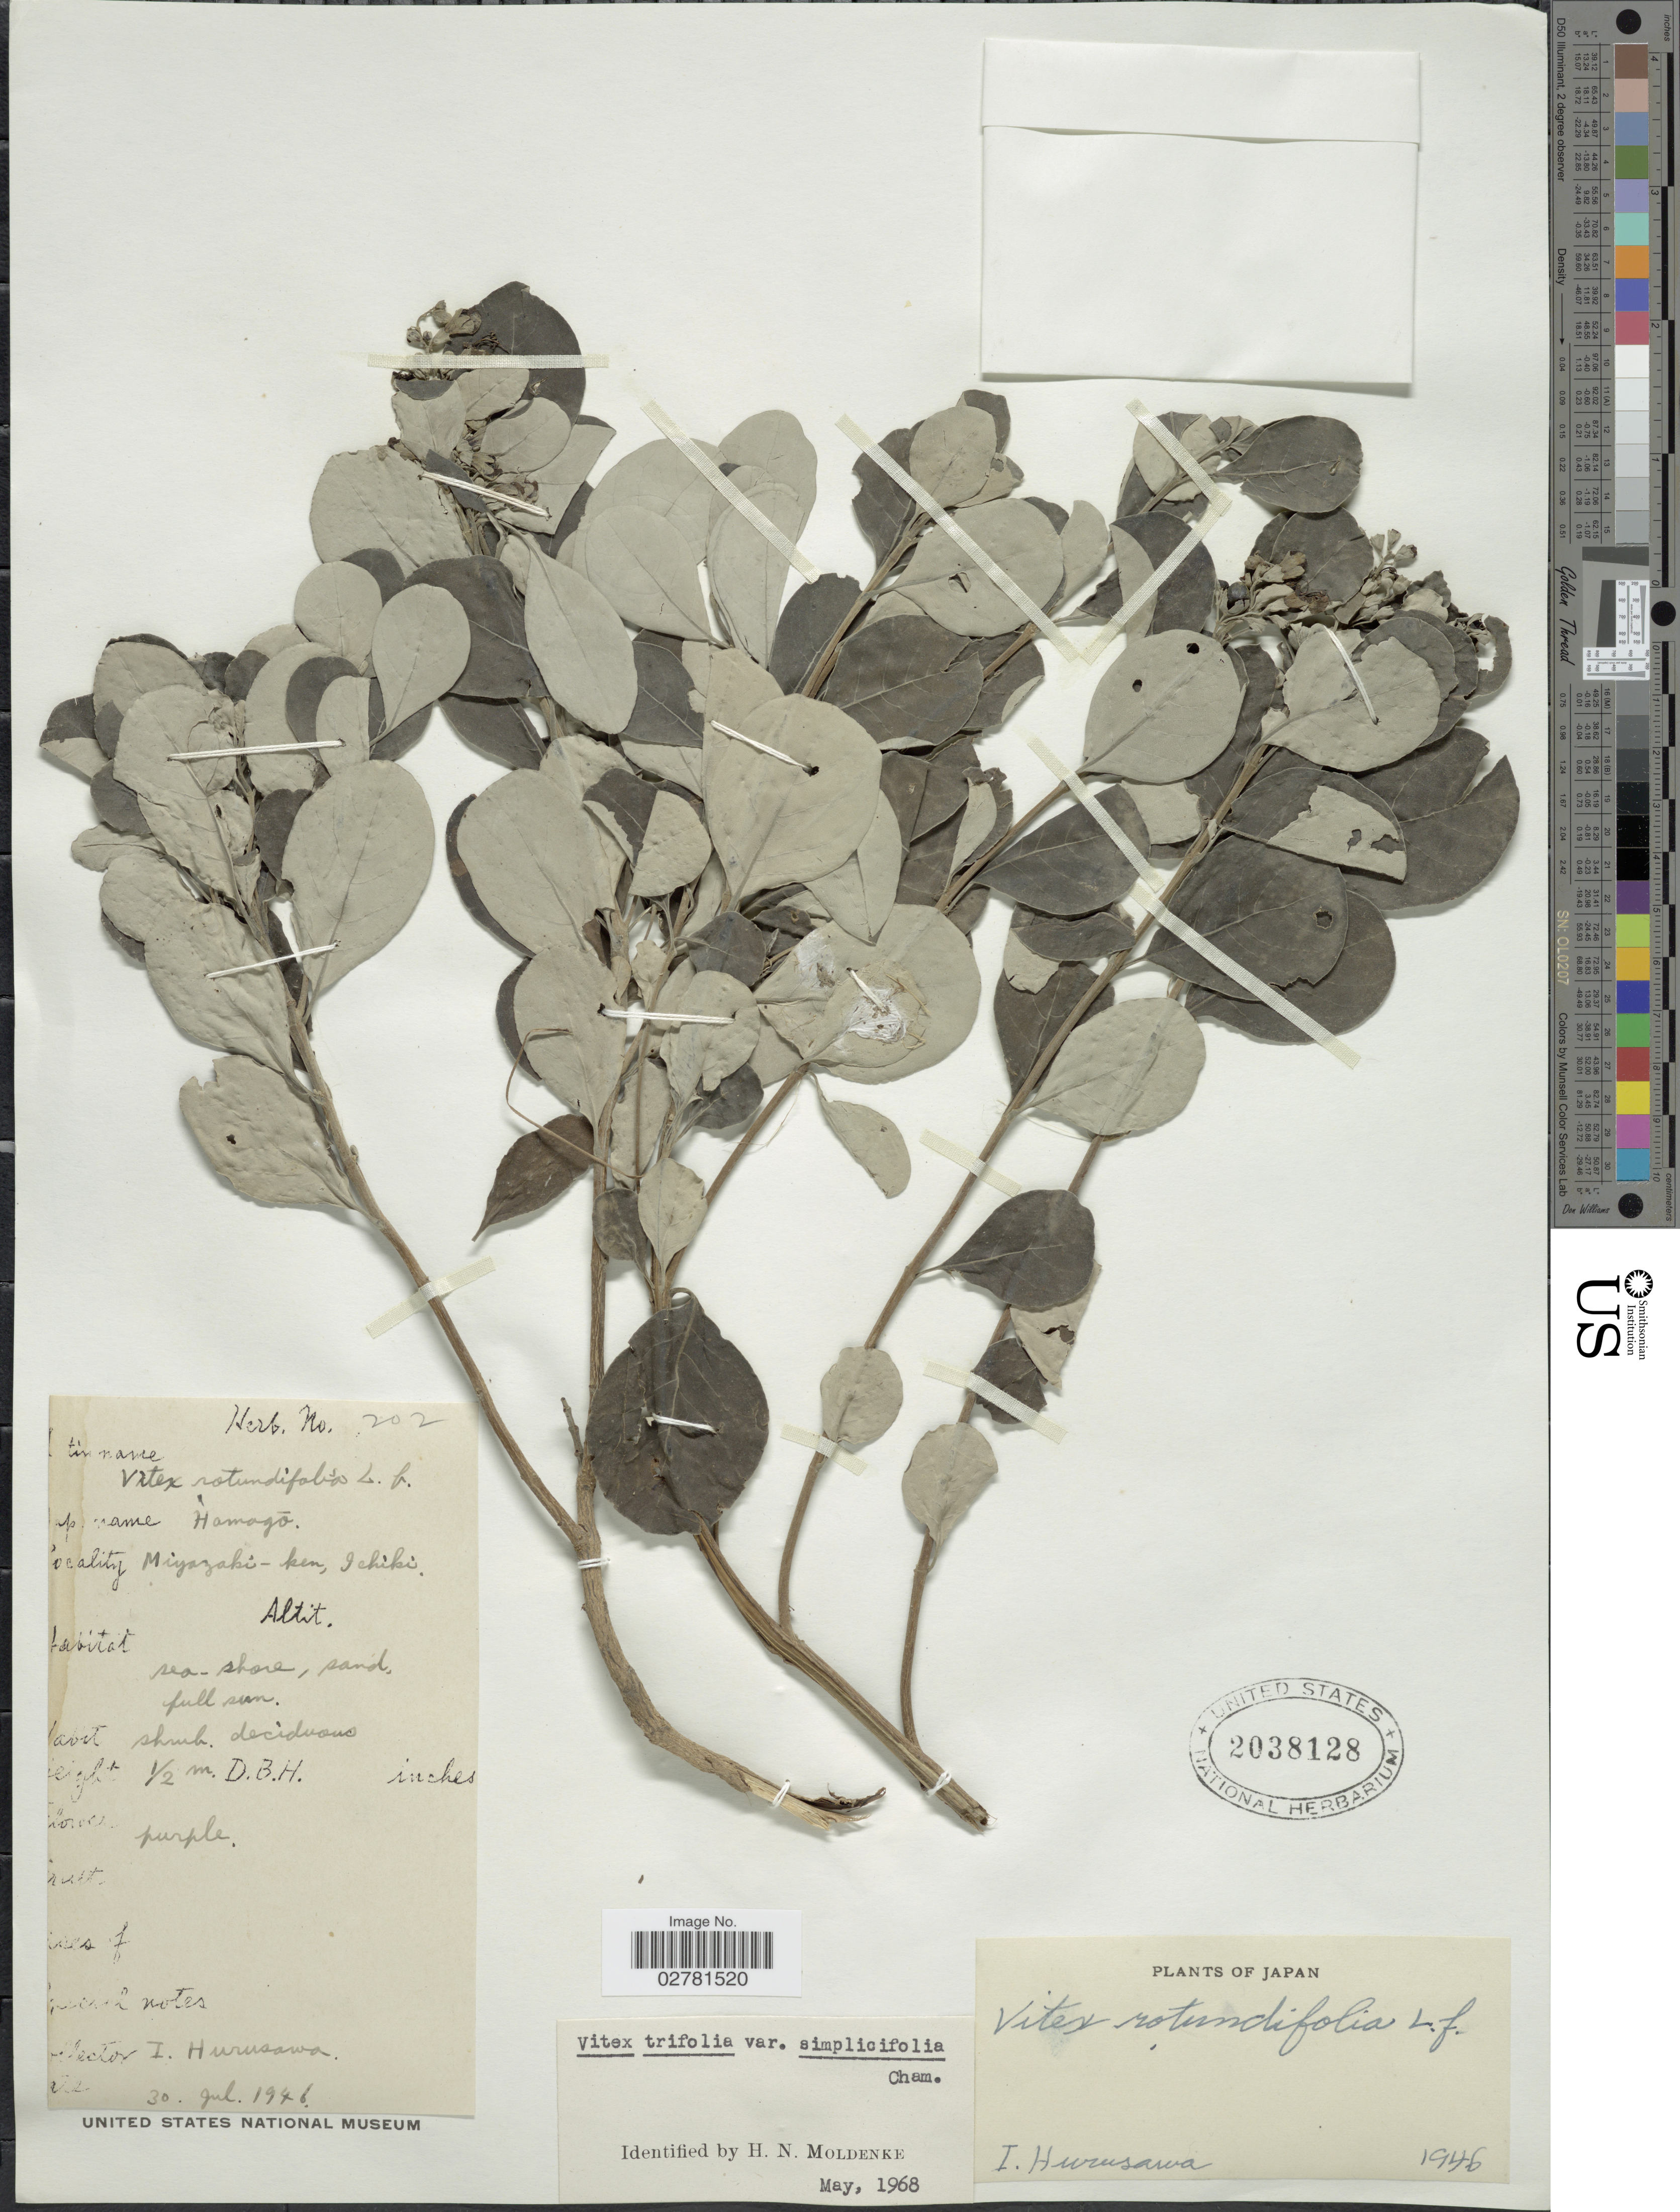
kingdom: Plantae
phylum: Tracheophyta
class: Magnoliopsida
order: Lamiales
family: Lamiaceae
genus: Vitex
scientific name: Vitex trifoliata var. simplicifolia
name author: Cham.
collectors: I. Hurusawa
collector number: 202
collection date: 1946-07-30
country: Japan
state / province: Miyazaki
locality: Miyazaki-ken, Ichiki.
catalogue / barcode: US 2038128